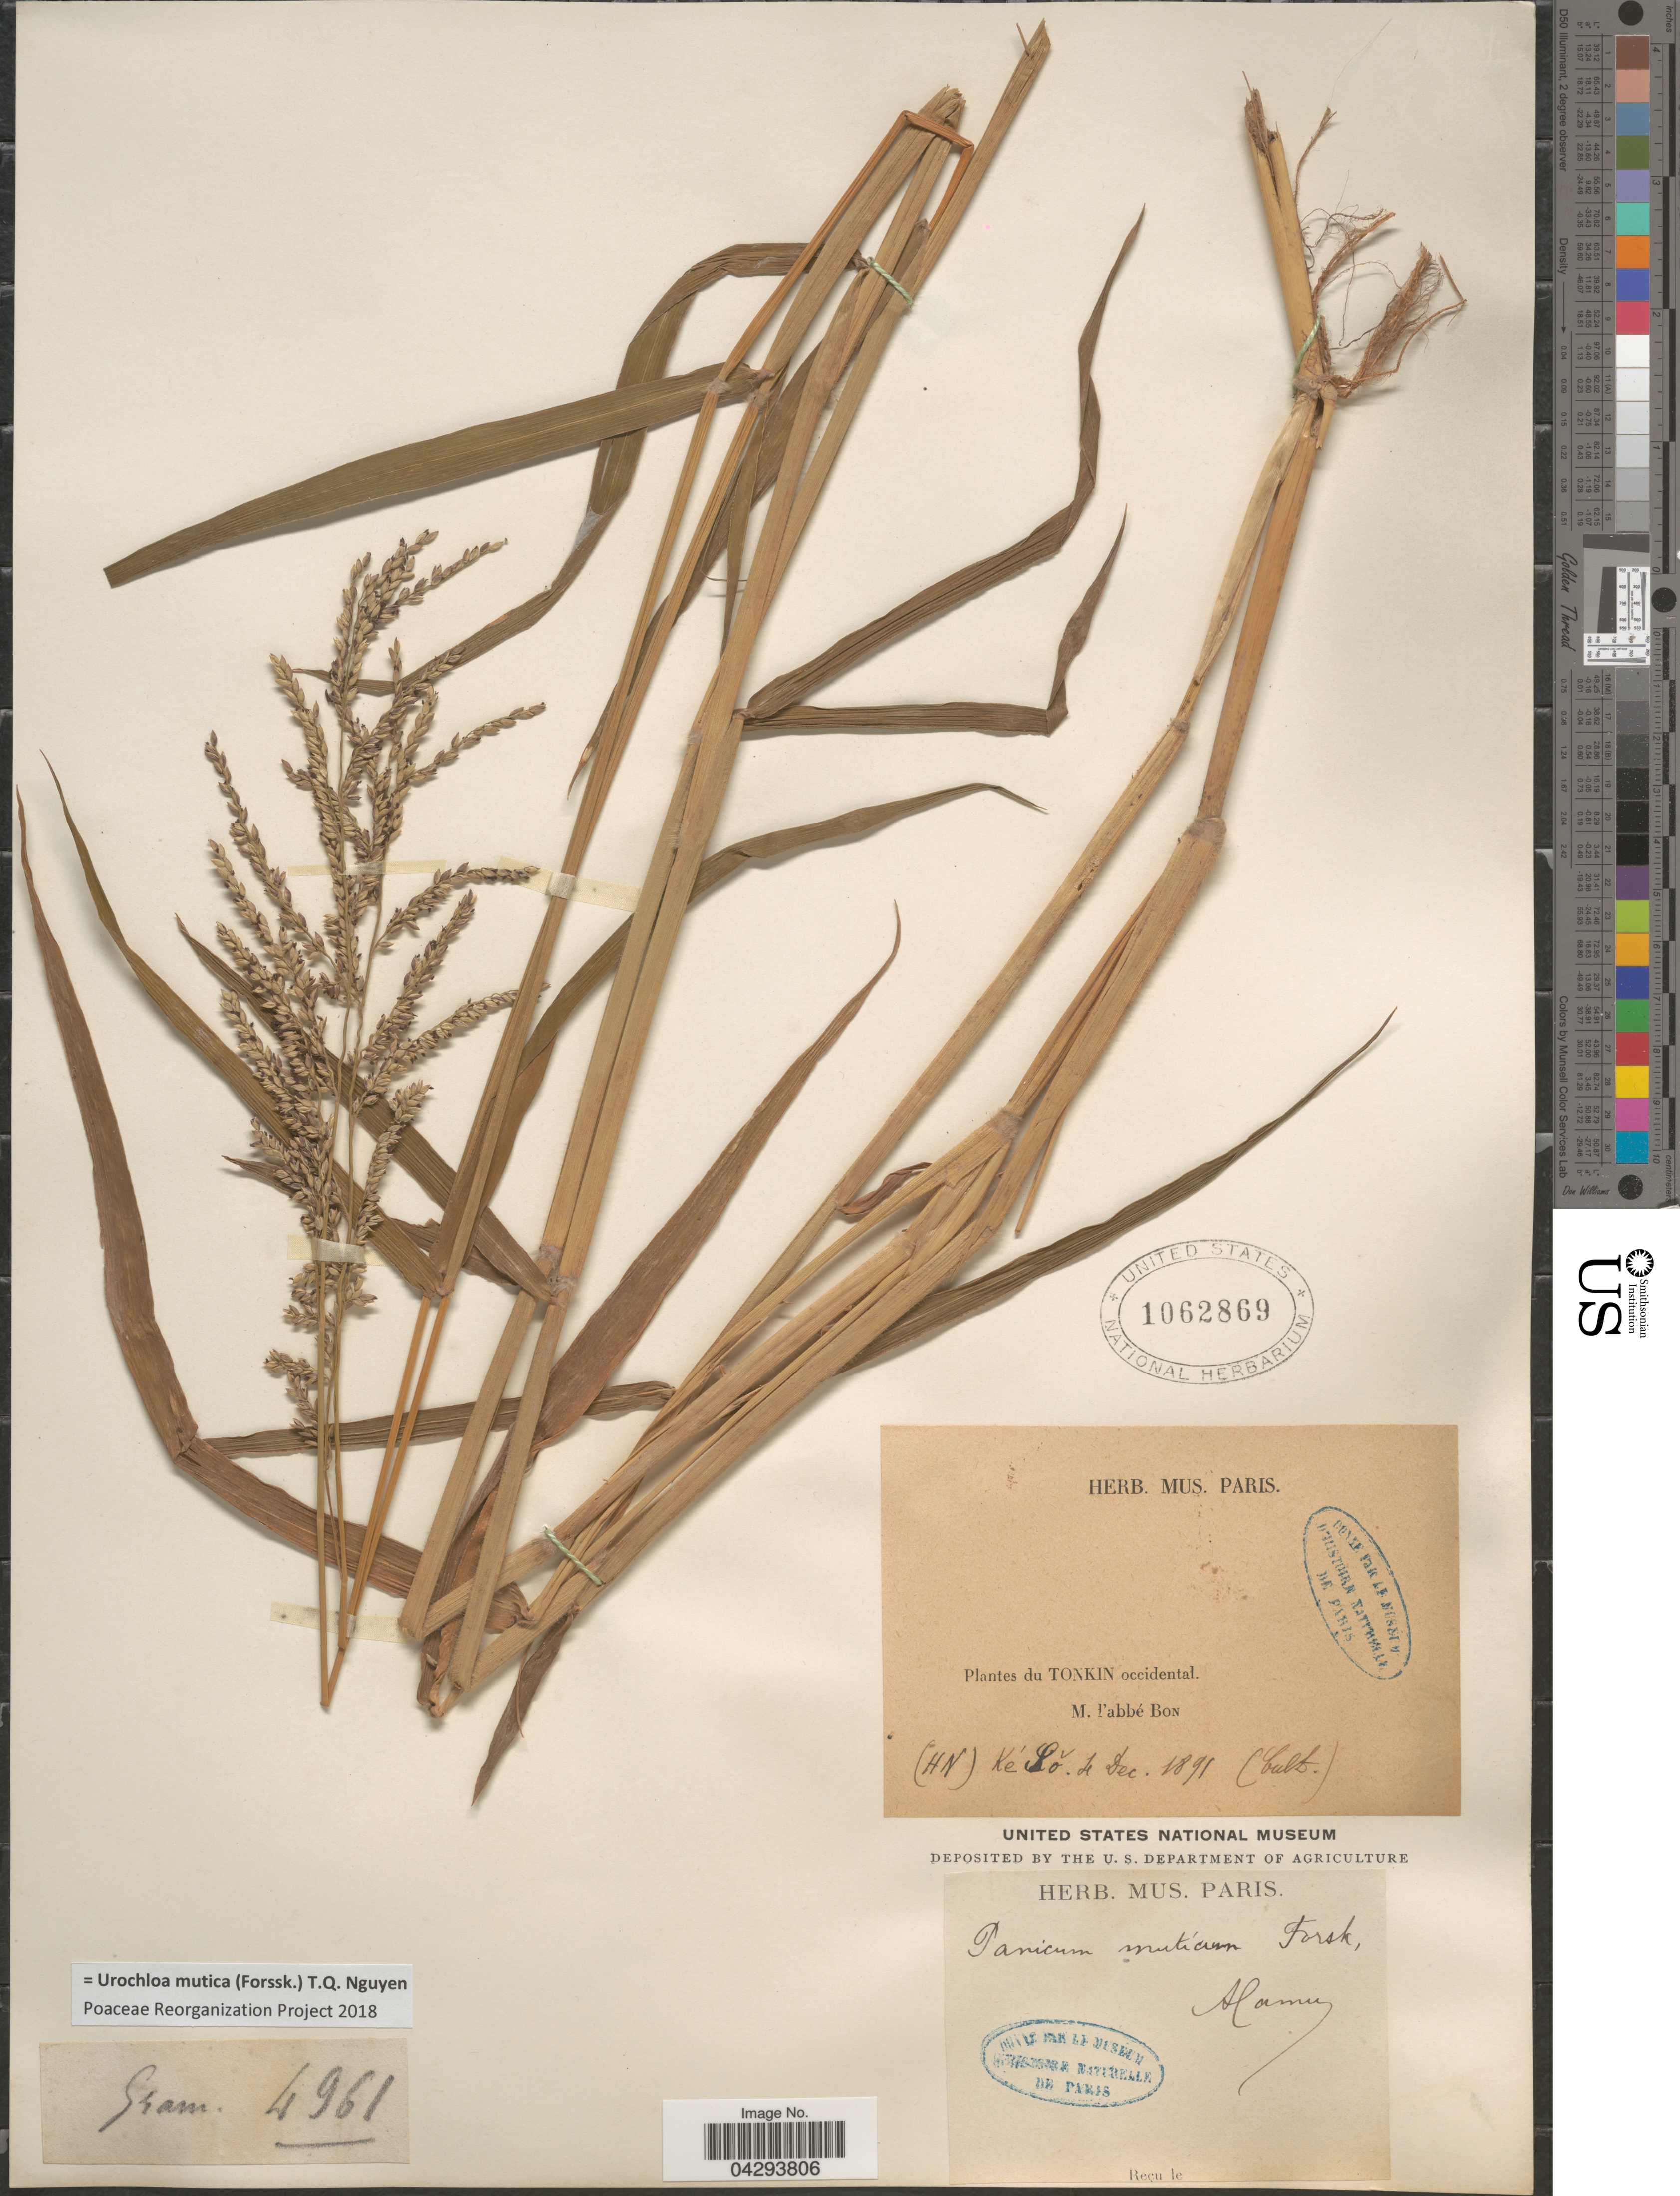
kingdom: Plantae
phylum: Tracheophyta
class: Liliopsida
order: Poales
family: Poaceae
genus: Urochloa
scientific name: Urochloa mutica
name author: (Forssk.) T.Q. Nguyen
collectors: H. F. Bon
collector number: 4961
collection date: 1891-12-04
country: Vietnam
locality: Tonkin occidental. Ke'Sŏ.Alamuz. [interpreted]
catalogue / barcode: US 1062869